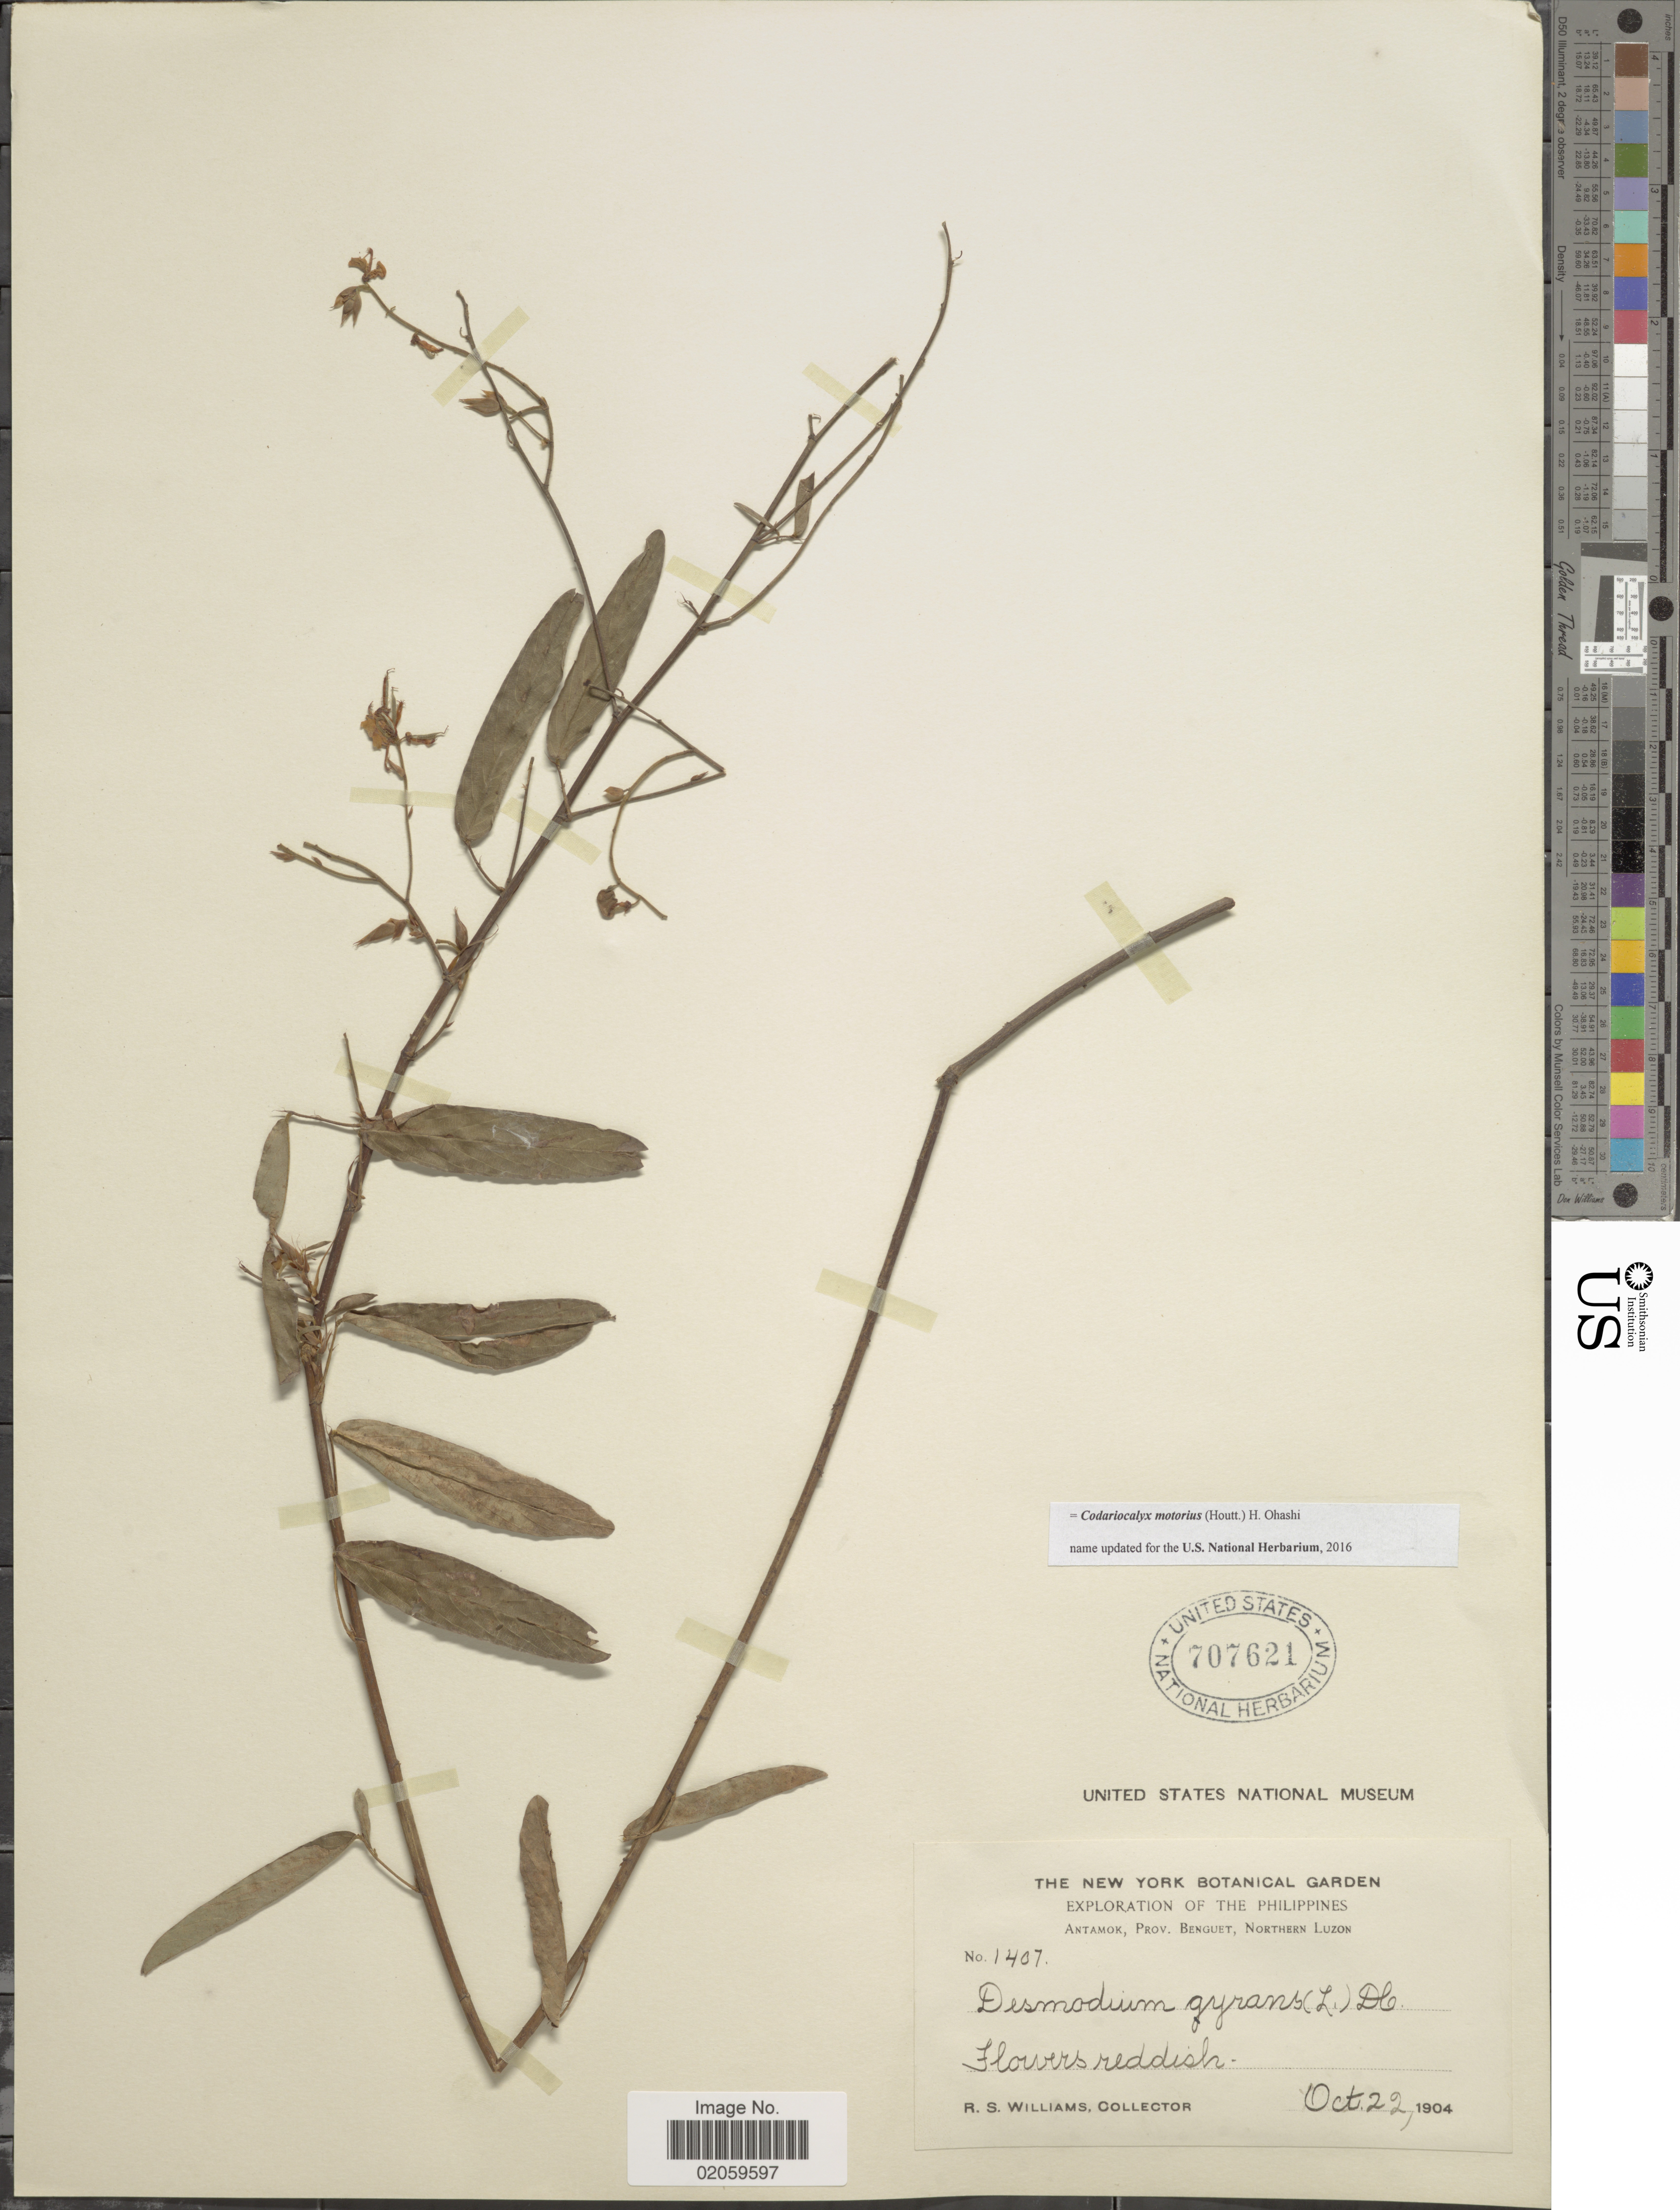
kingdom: Plantae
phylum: Tracheophyta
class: Magnoliopsida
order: Fabales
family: Fabaceae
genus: Codariocalyx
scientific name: Codariocalyx motorius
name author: (Houtt.) H. Ohashi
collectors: R. S. Williams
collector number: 1407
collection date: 1904-10-22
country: Philippines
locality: Antamok, Prov. benguet, Northern Luzon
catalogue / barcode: US 707621